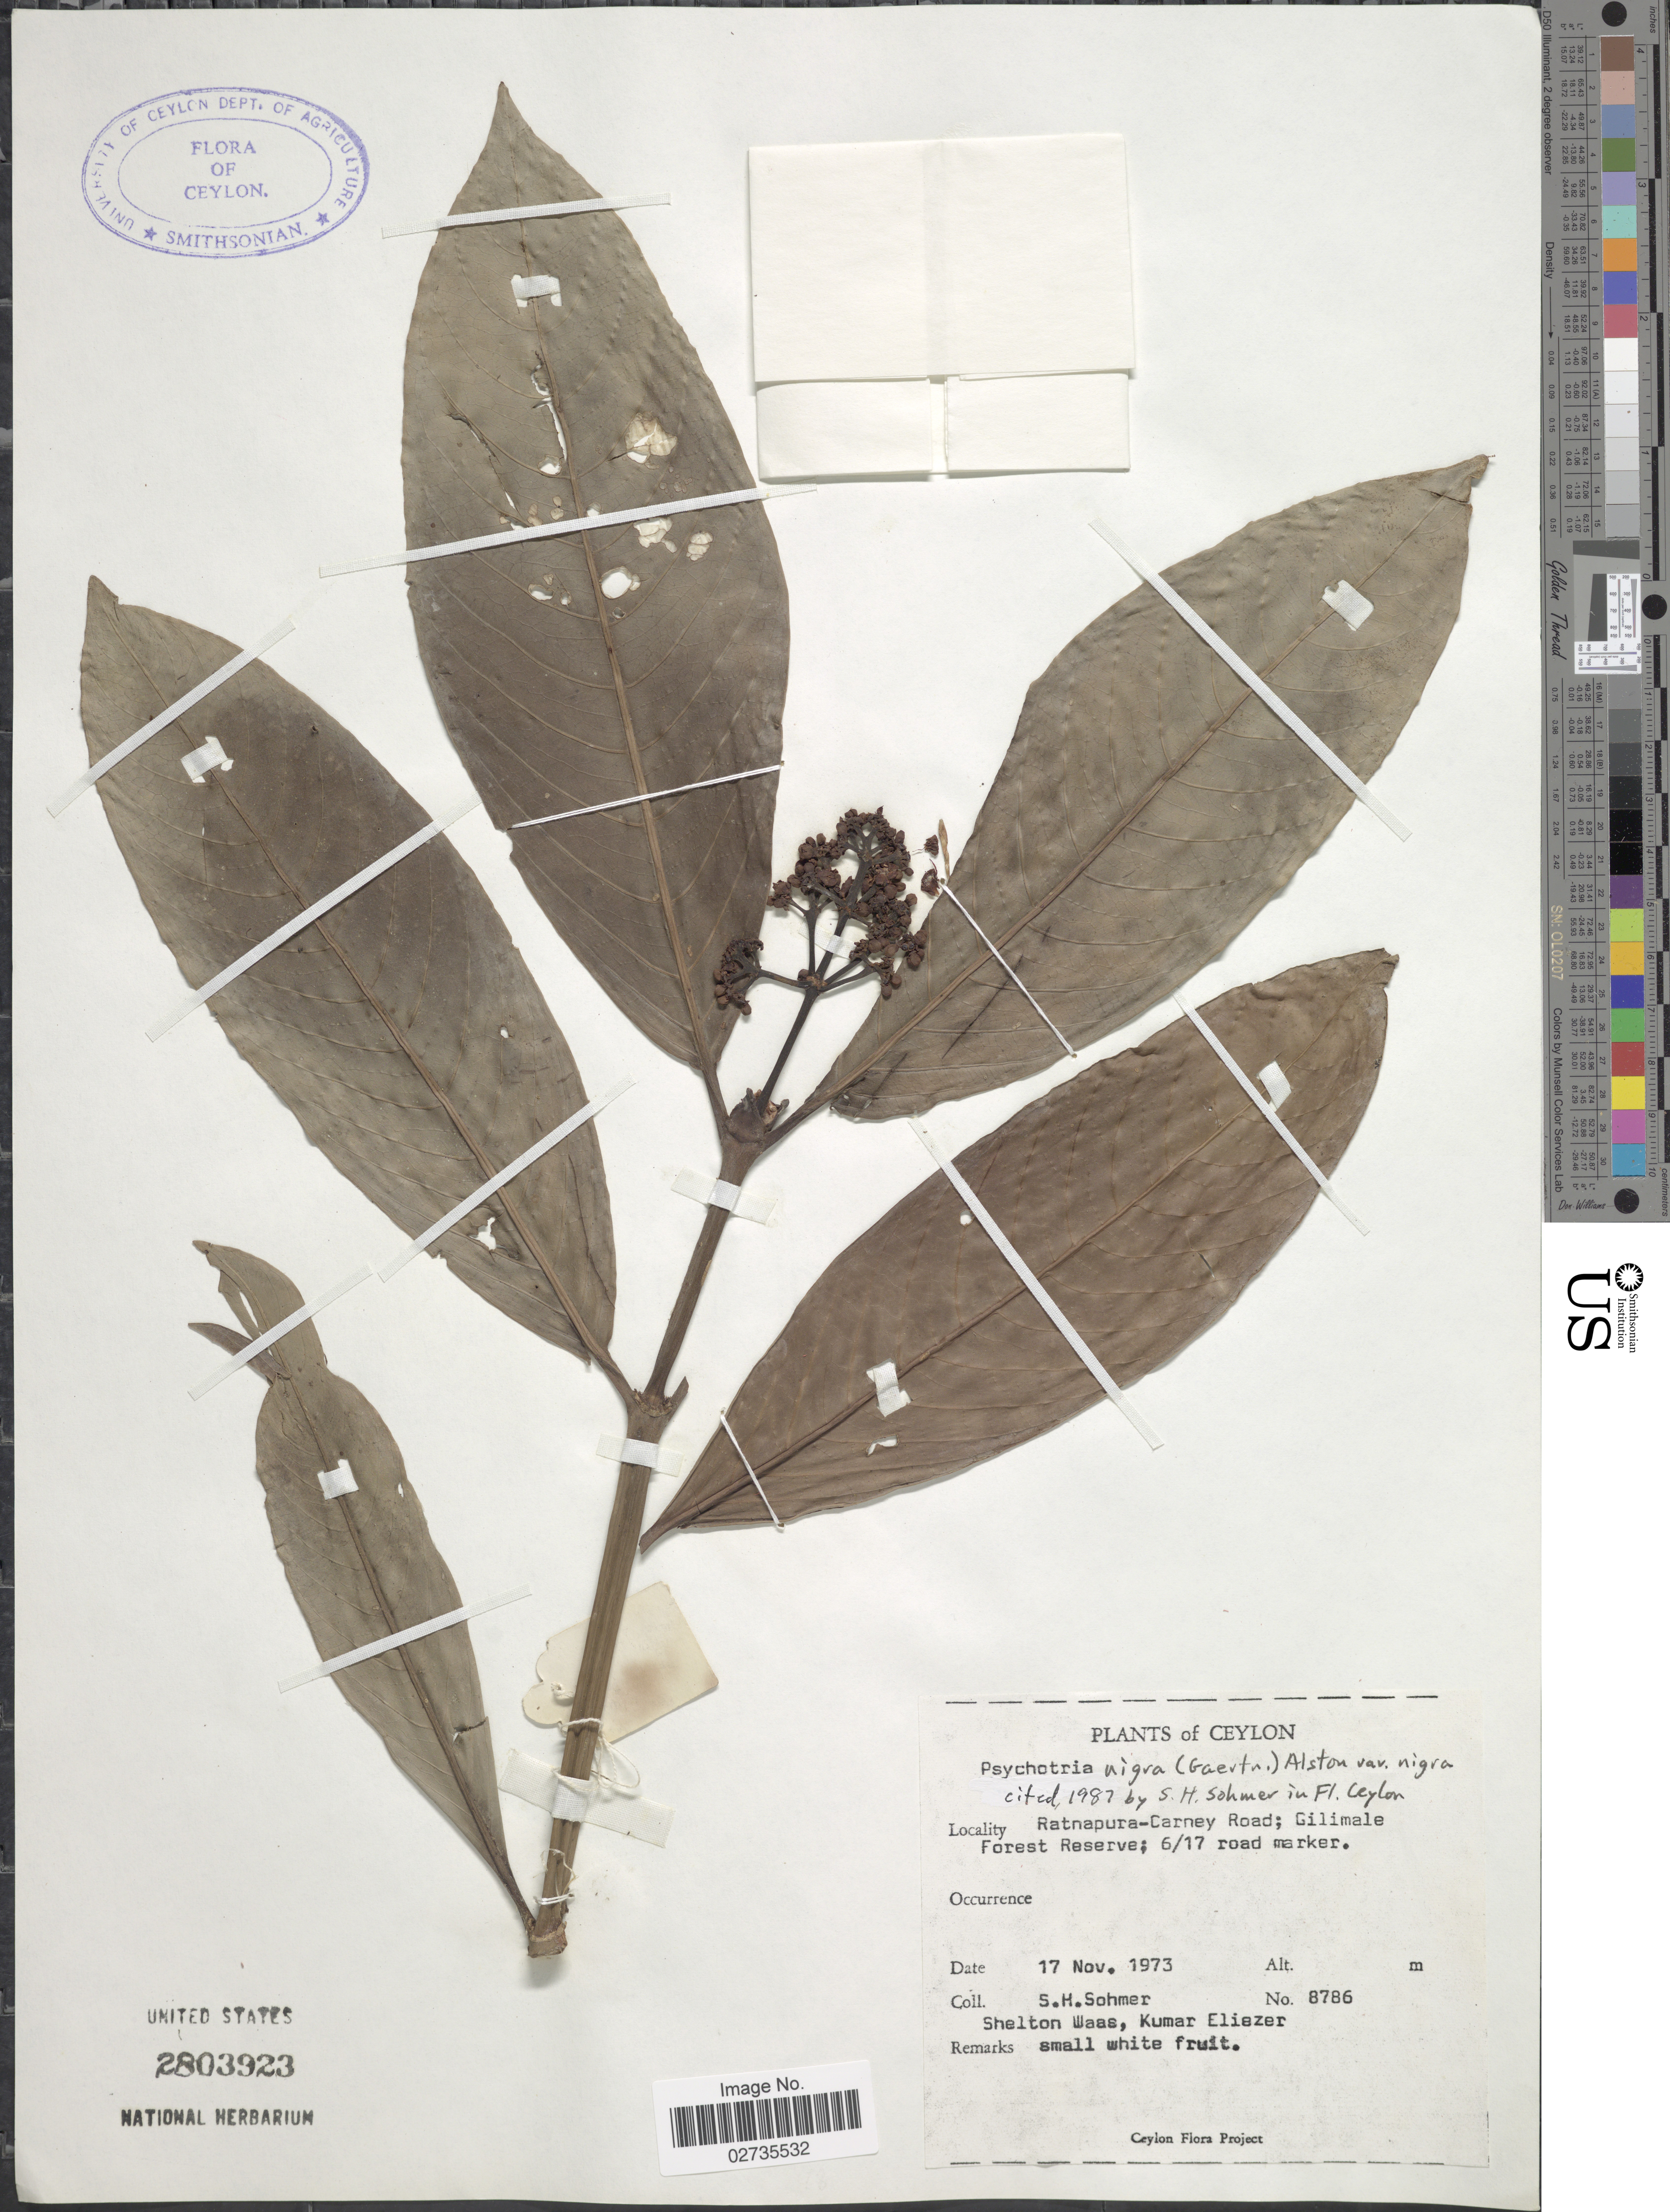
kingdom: Plantae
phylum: Tracheophyta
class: Magnoliopsida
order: Gentianales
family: Rubiaceae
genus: Psychotria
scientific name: Psychotria nigra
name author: (Gaertn.) Alston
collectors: S. H. Sohmer, S. Waas & K. Eliezer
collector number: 8786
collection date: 1973-11-17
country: Sri Lanka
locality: Ceylon. Ratnapura-Carney Road; Gilimale Forest Reserve; 6/17 road marker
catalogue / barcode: US 2803923